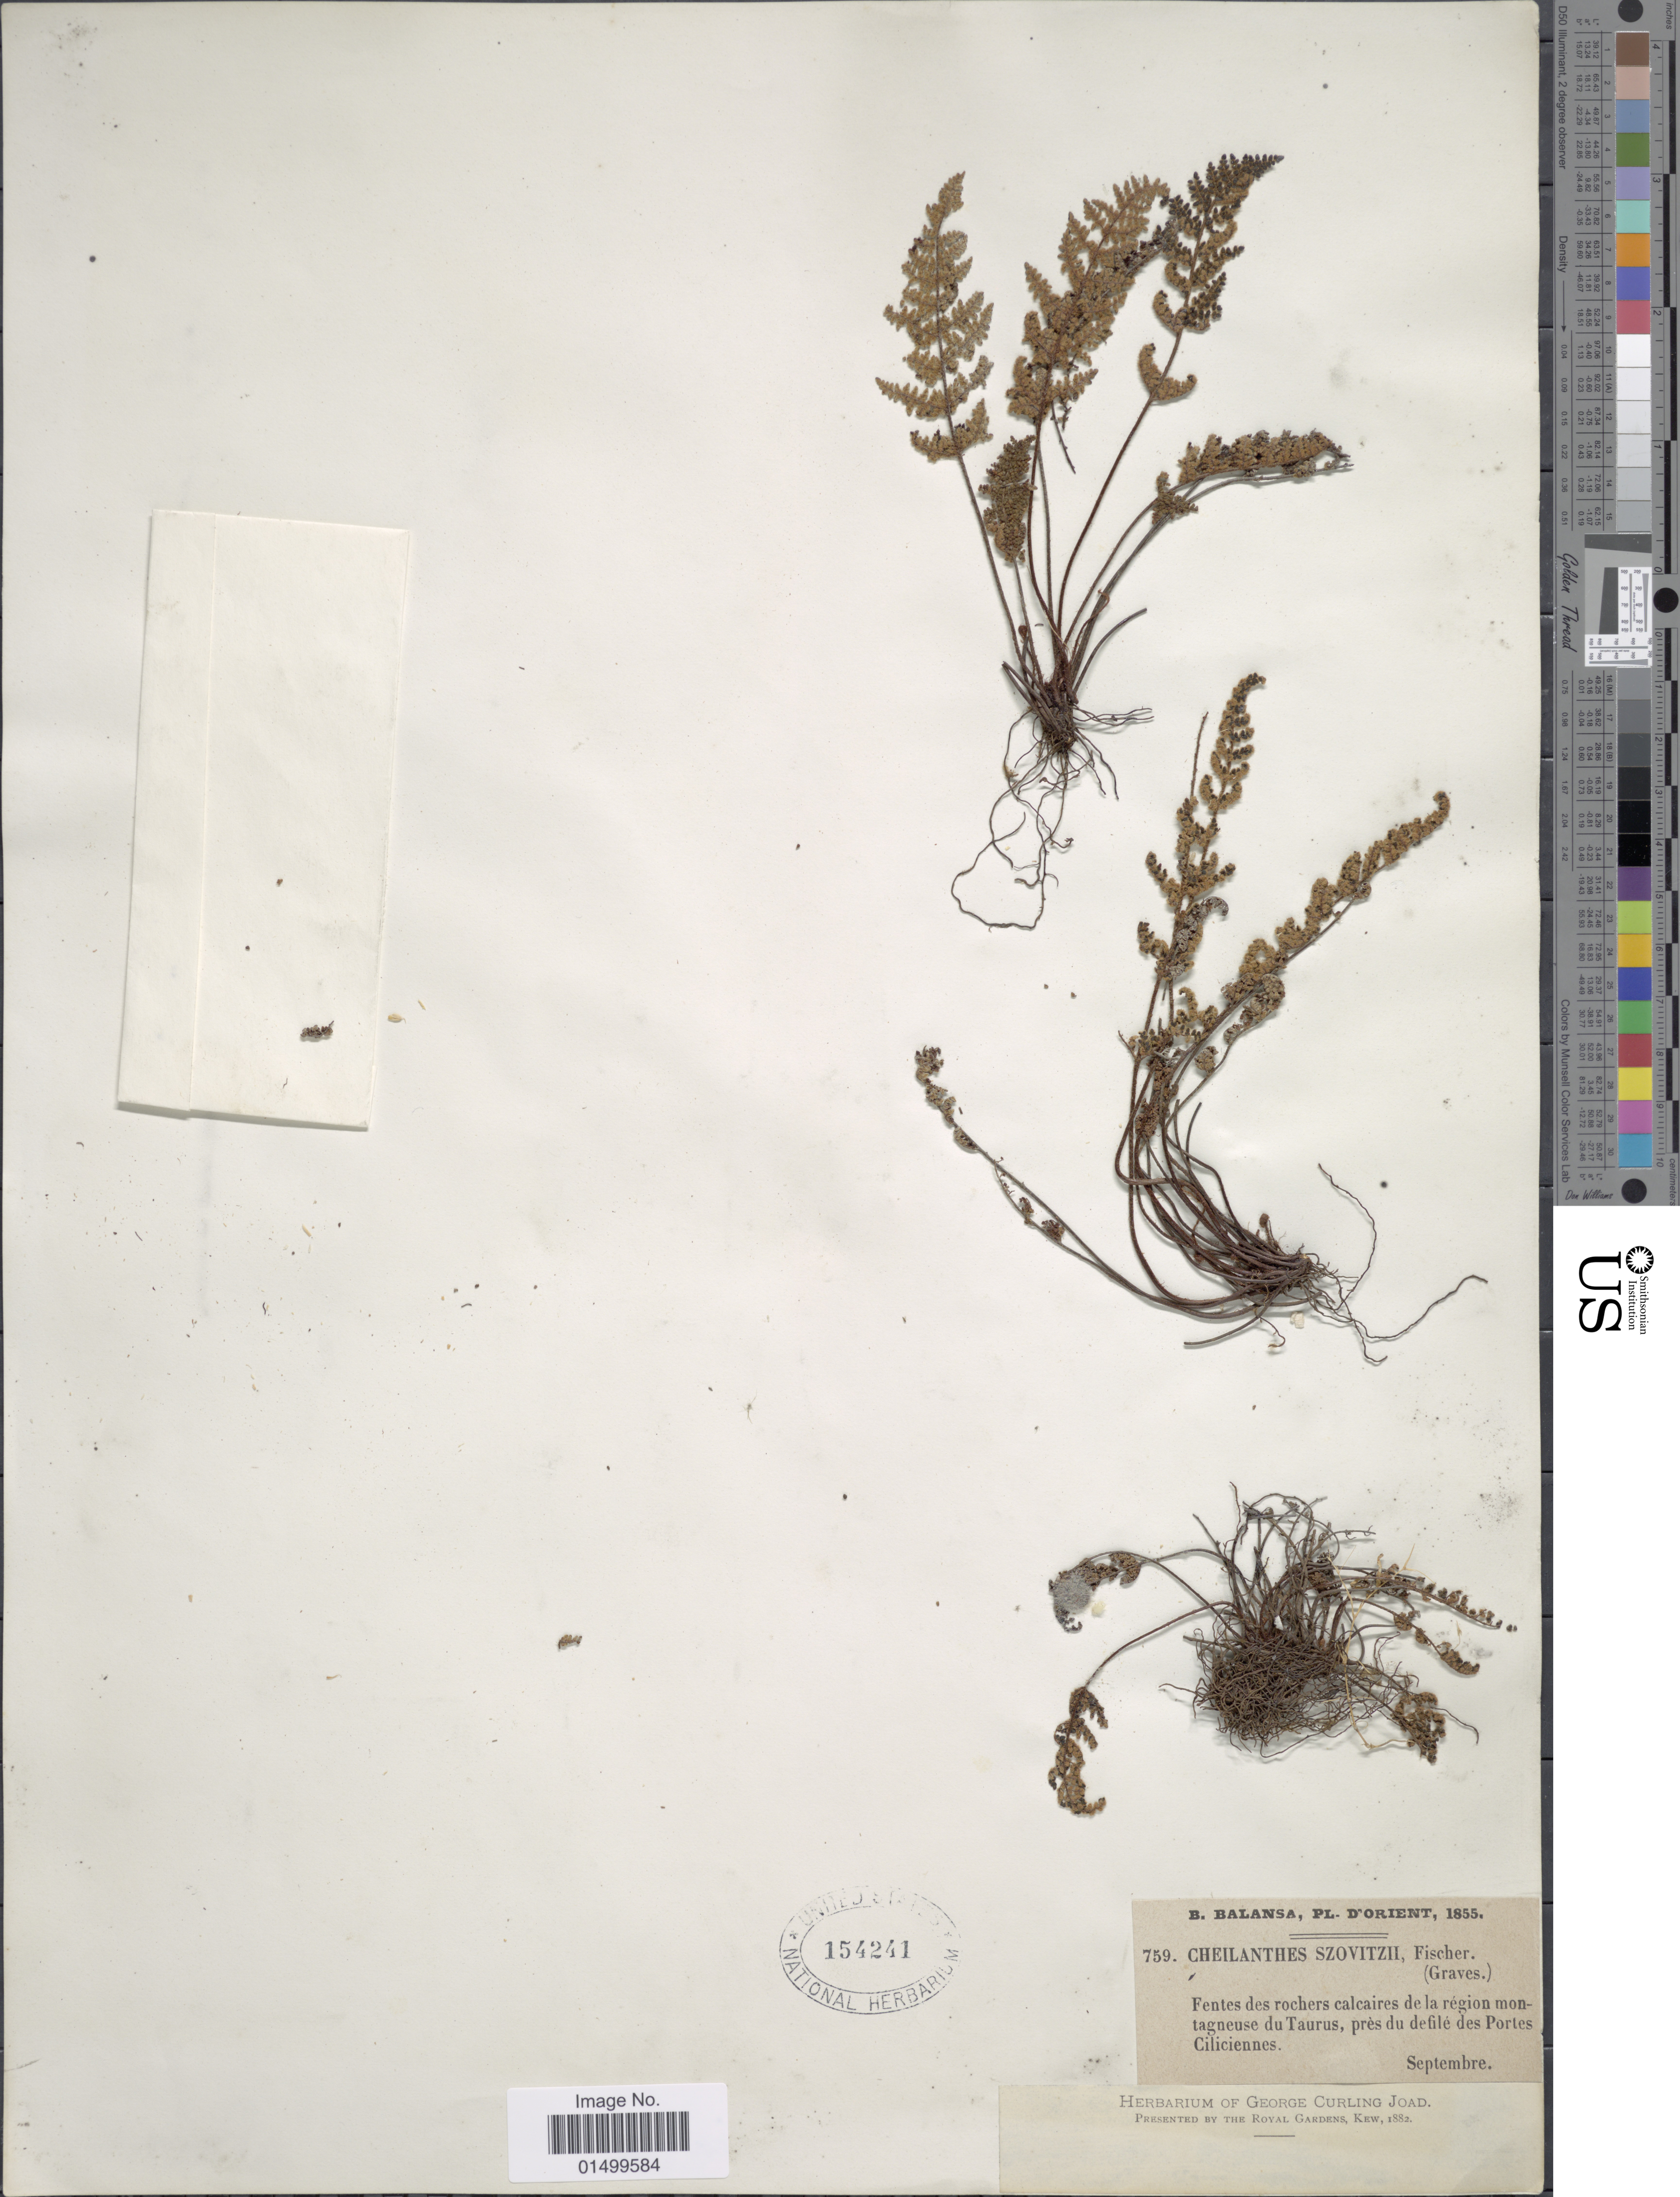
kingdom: Plantae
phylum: Tracheophyta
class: Polypodiopsida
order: Polypodiales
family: Pteridaceae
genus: Cheilanthes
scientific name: Cheilanthes persica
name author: (Bory) Mett. ex Kuhn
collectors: B. Balansa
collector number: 759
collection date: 1855-09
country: Turkey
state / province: Mersin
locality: D'Orient. Fentes des rochers calcaires de la region montagneuse du Taurus, pres du defile des Portes Ciliciennes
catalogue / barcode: US 154241